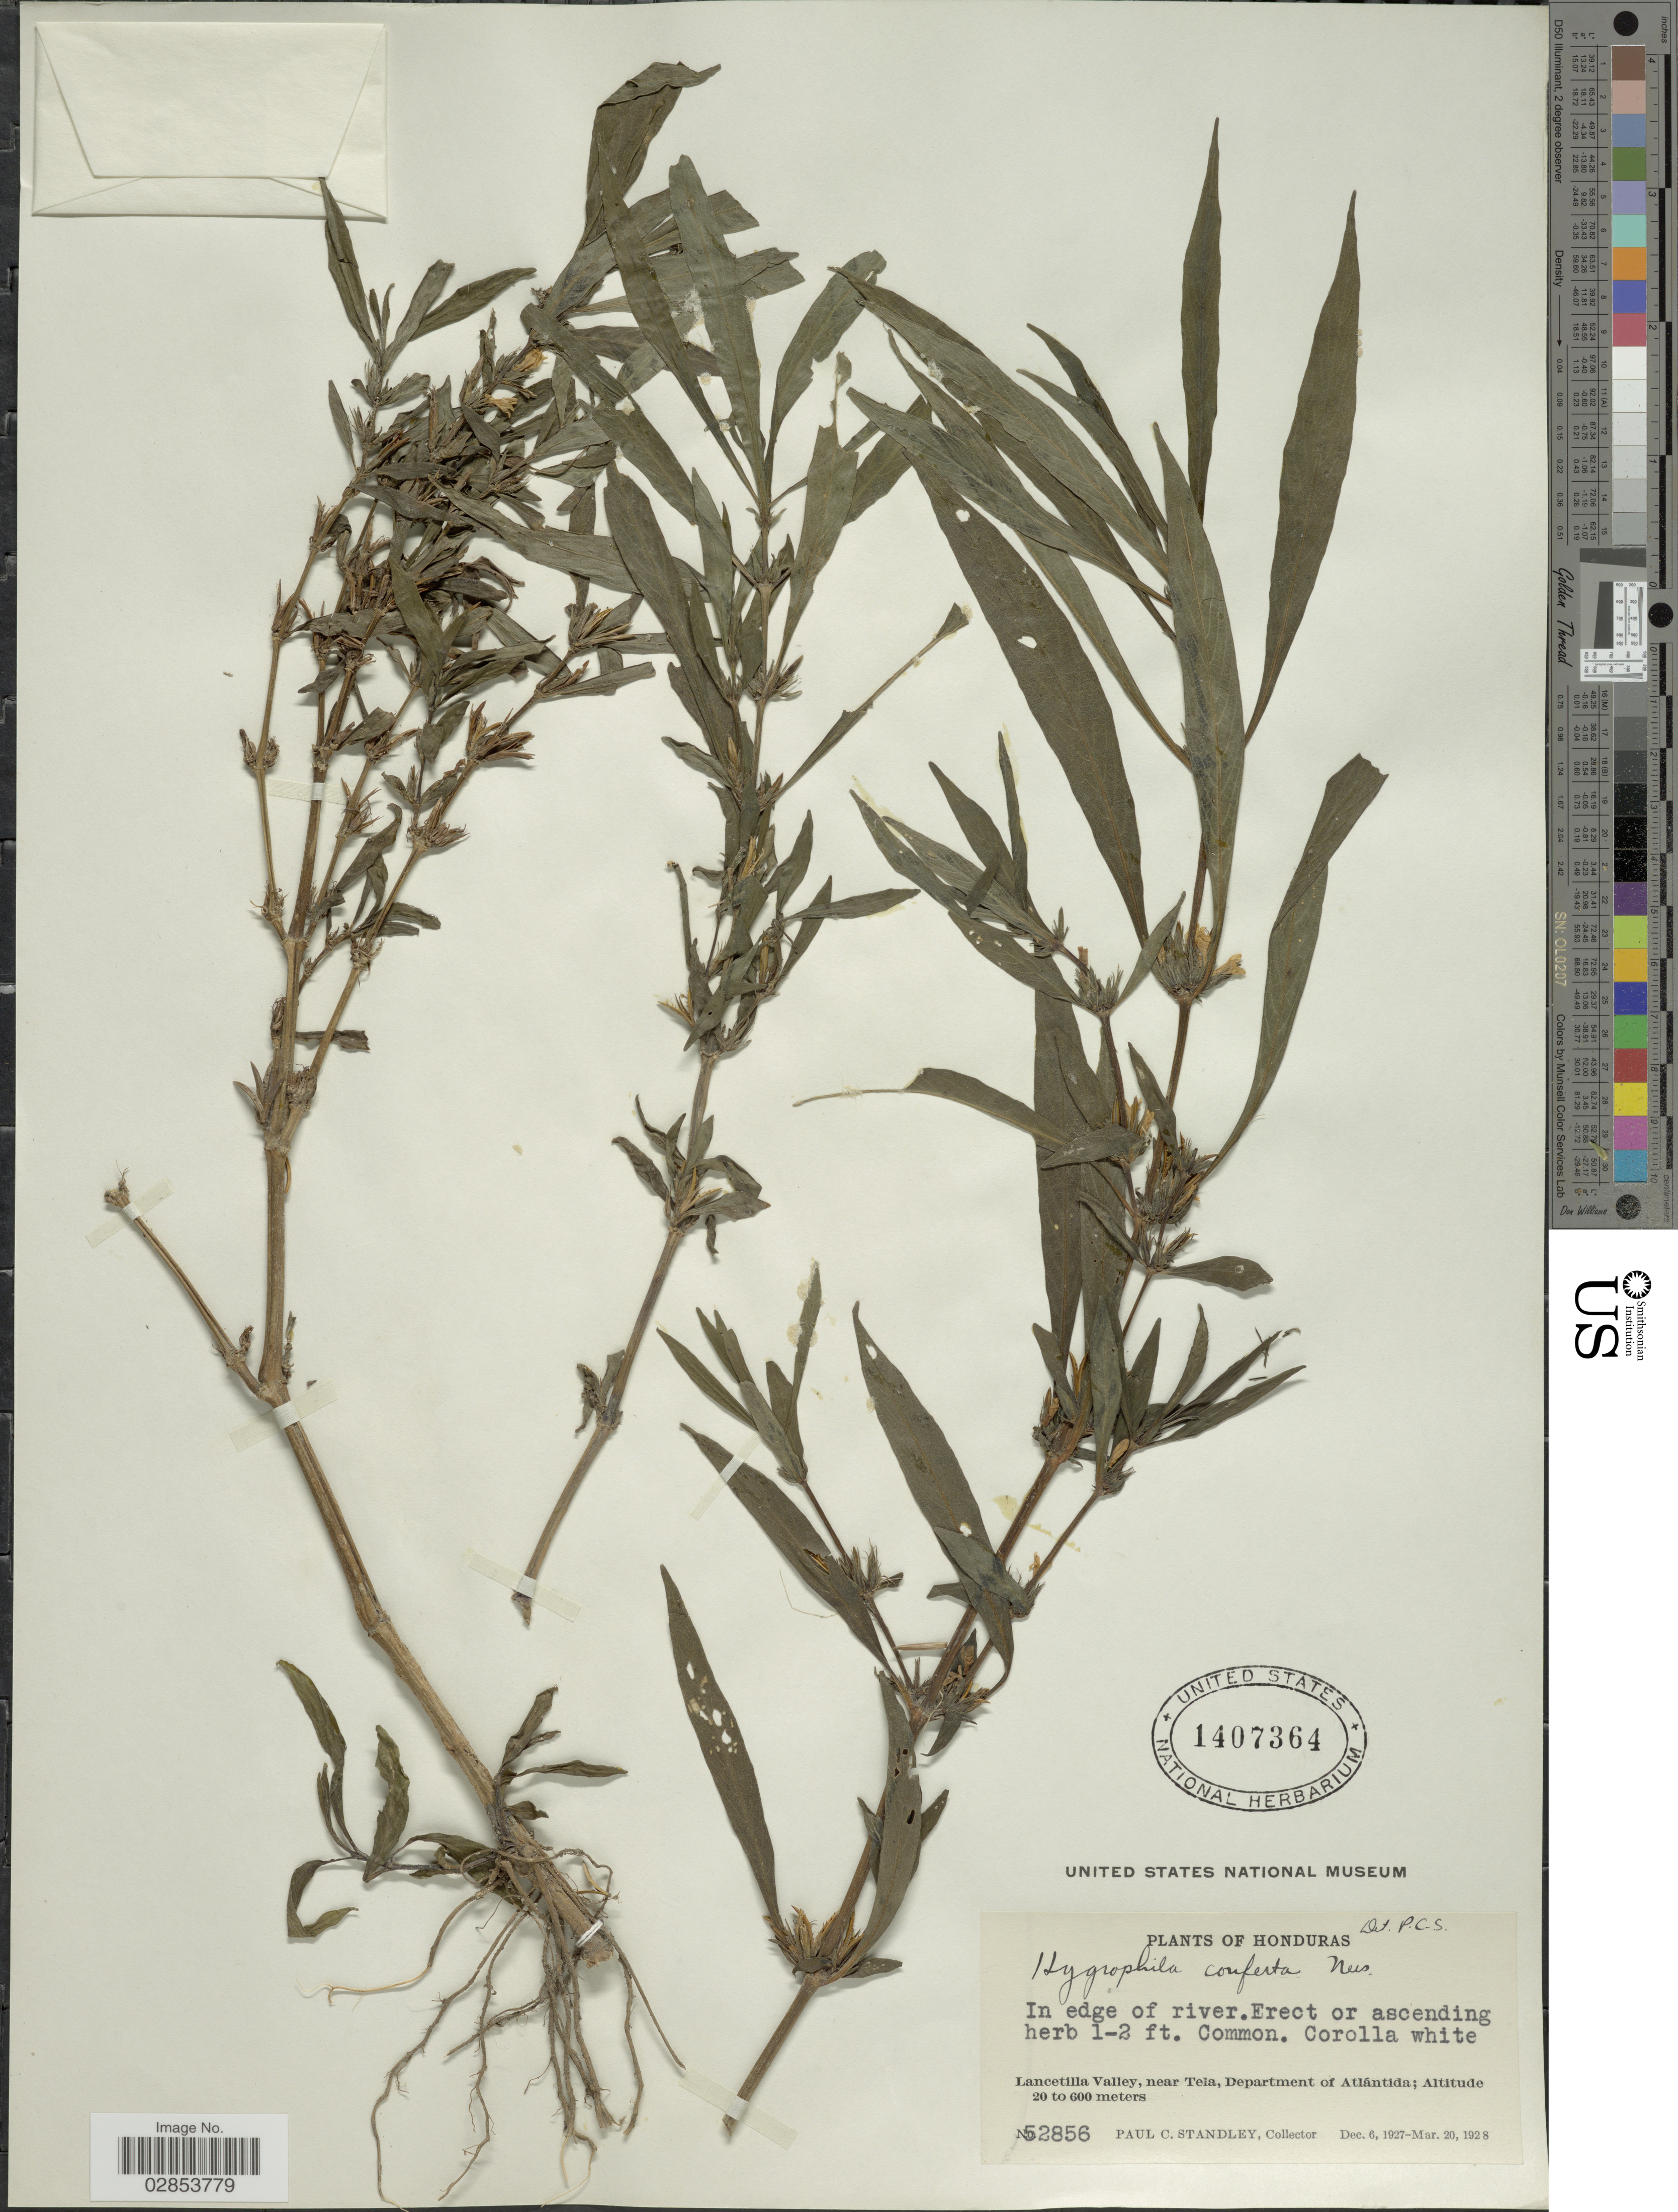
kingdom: Plantae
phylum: Tracheophyta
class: Magnoliopsida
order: Lamiales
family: Acanthaceae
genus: Hygrophila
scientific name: Hygrophila costata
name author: Nees & T. Nees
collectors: P. C. Standley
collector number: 52856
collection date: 1927-12-06/1928-03-20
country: Honduras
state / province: Atlántida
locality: Lancetilla Valley, near Tela, Department of Atlántida.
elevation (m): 20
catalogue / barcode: US 1407364